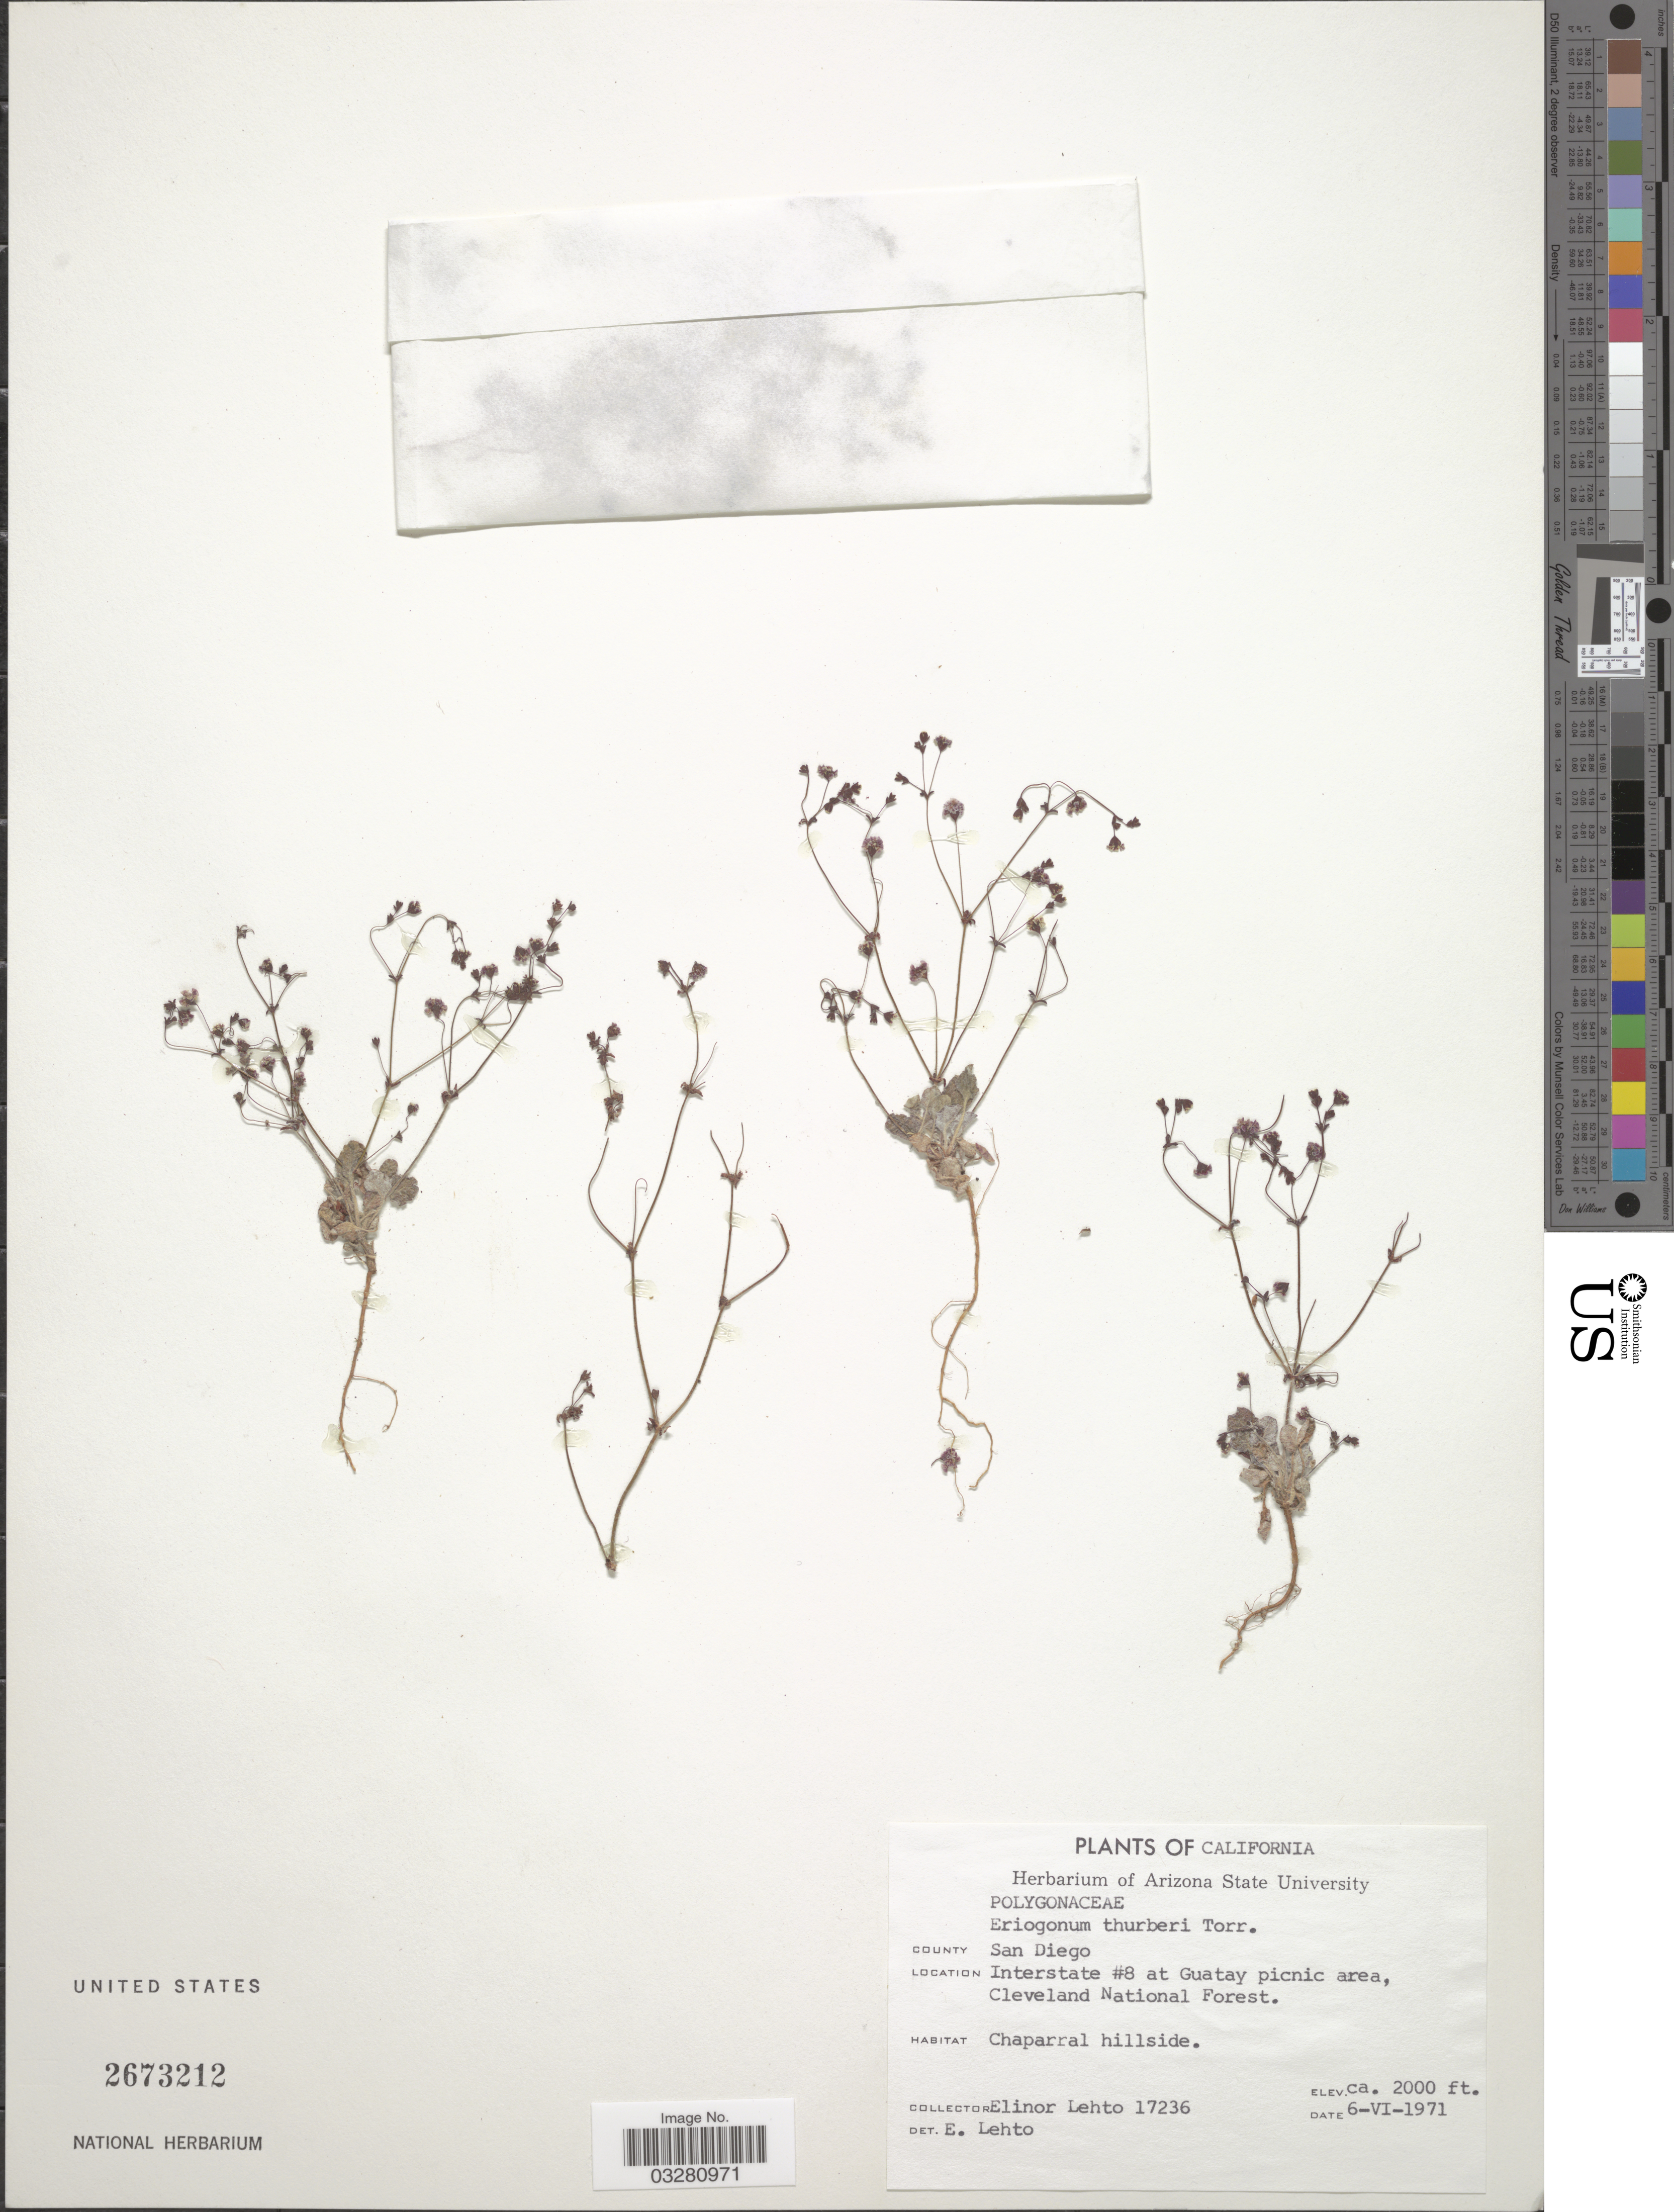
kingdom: Plantae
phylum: Tracheophyta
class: Magnoliopsida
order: Caryophyllales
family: Polygonaceae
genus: Eriogonum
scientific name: Eriogonum thurberi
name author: Torr.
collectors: E. Lehto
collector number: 17236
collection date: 1971-06-06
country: United States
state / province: California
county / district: San Diego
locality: County San Diego. Interstate #8 at Guatay picnic area, Cleveland National Forest.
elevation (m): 610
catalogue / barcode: US 2673212